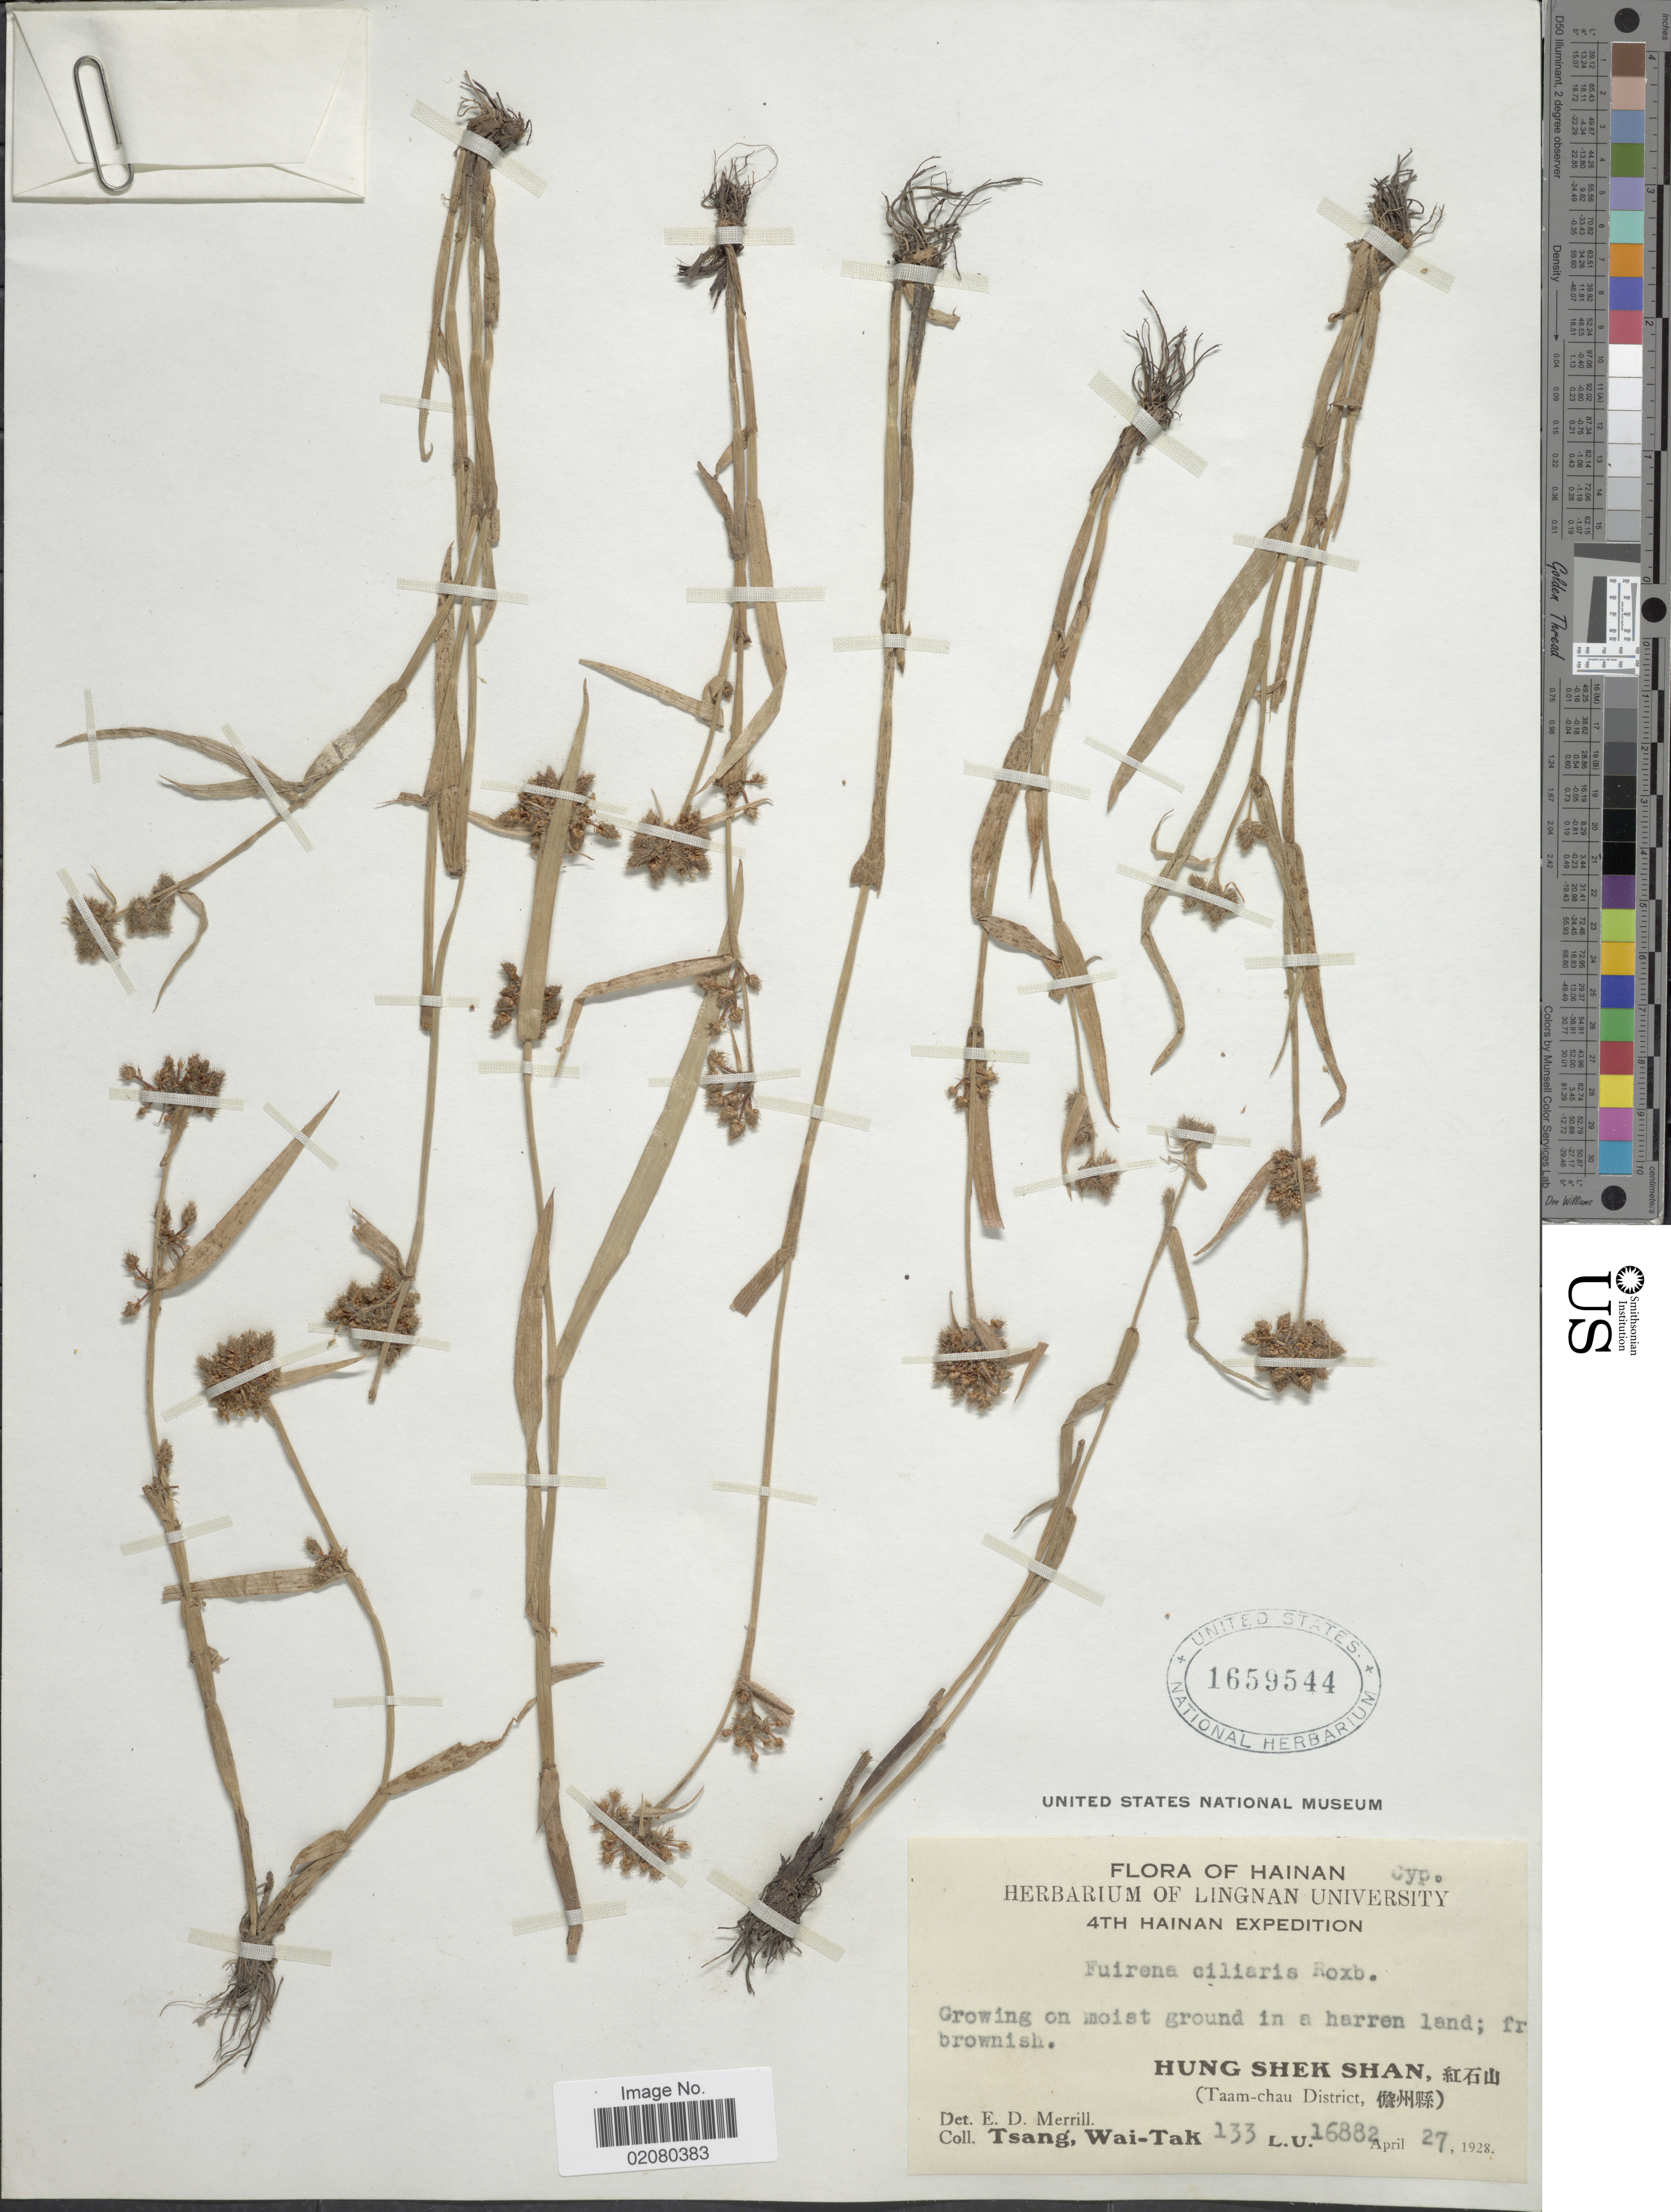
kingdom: Plantae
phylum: Tracheophyta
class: Liliopsida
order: Poales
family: Cyperaceae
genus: Fuirena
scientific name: Fuirena ciliaris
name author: (L.) Roxb.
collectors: W. T. Tsang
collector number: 133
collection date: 1928-04-27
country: China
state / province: Hainan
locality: Hung Shek Shan (Taam-chau District).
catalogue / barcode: US 1659544